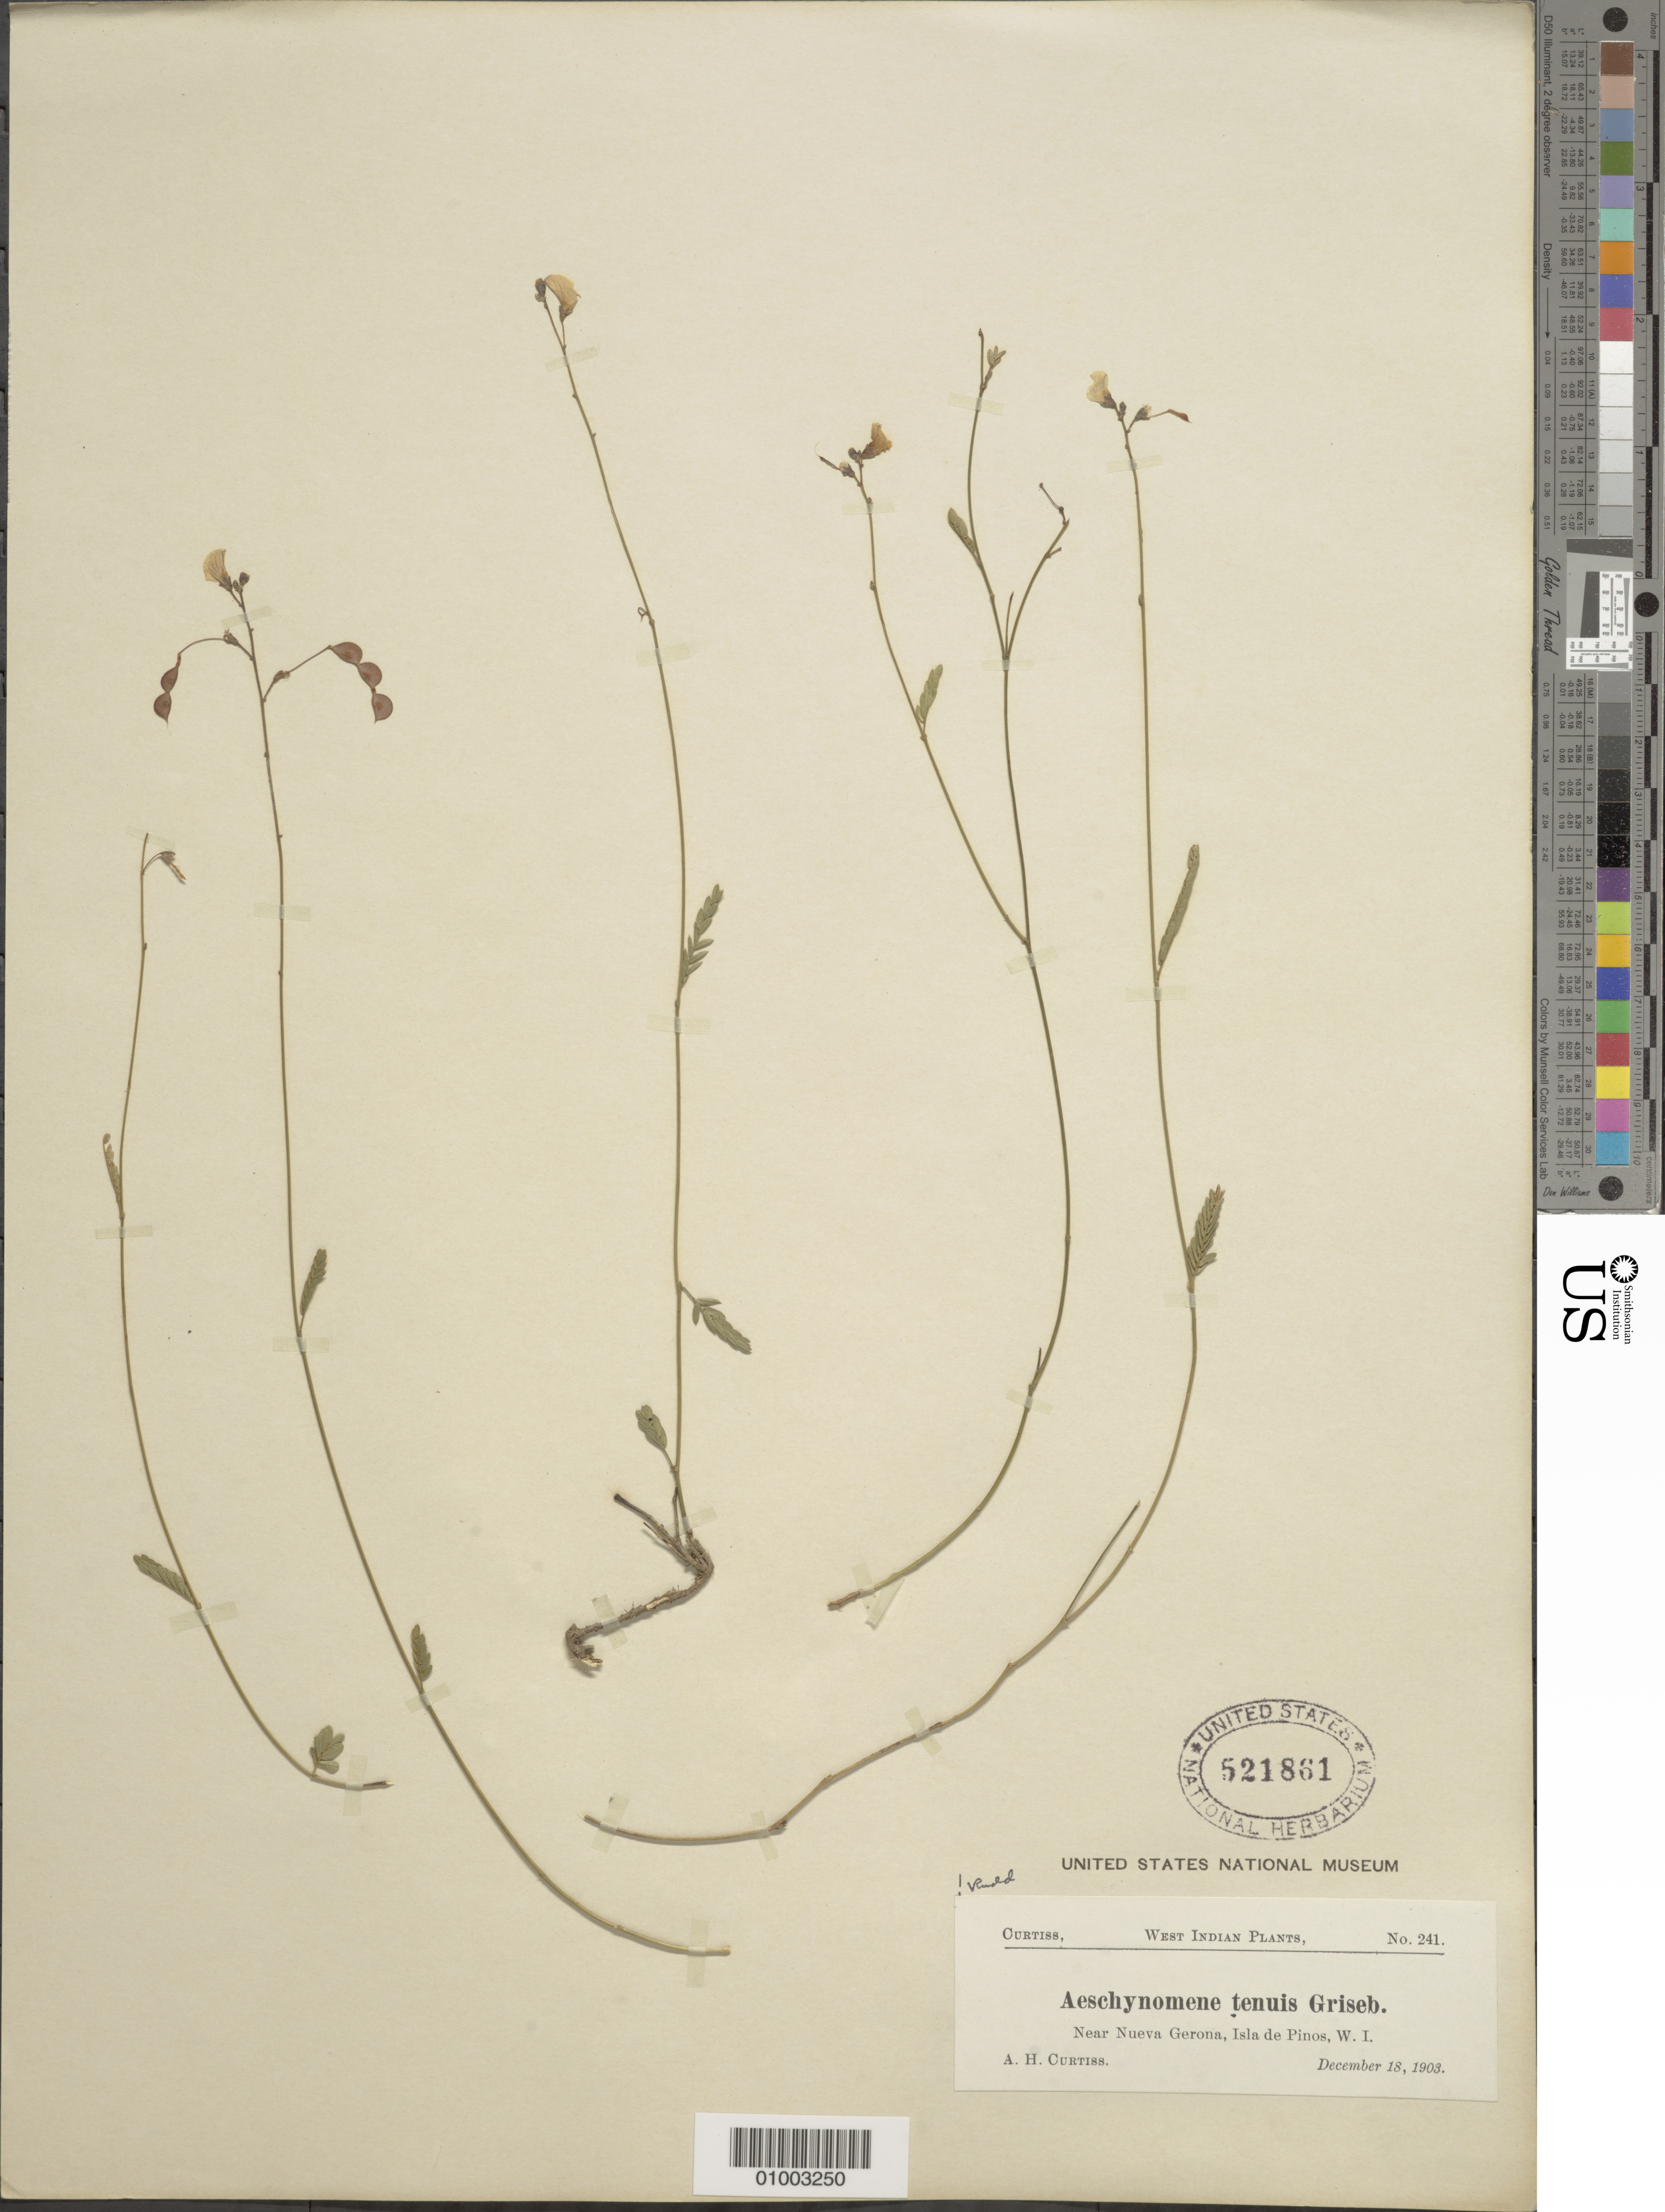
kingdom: Plantae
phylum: Tracheophyta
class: Magnoliopsida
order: Fabales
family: Fabaceae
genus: Aeschynomene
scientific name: Aeschynomene tenuis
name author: Griseb.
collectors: A. H. Curtiss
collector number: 241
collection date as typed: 18 Dec 1903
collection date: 1903-12-18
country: Cuba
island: Isla de la Juventud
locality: Isle of Pines, Near Nueva Gerona, Isla de Pinos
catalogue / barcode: US 521861